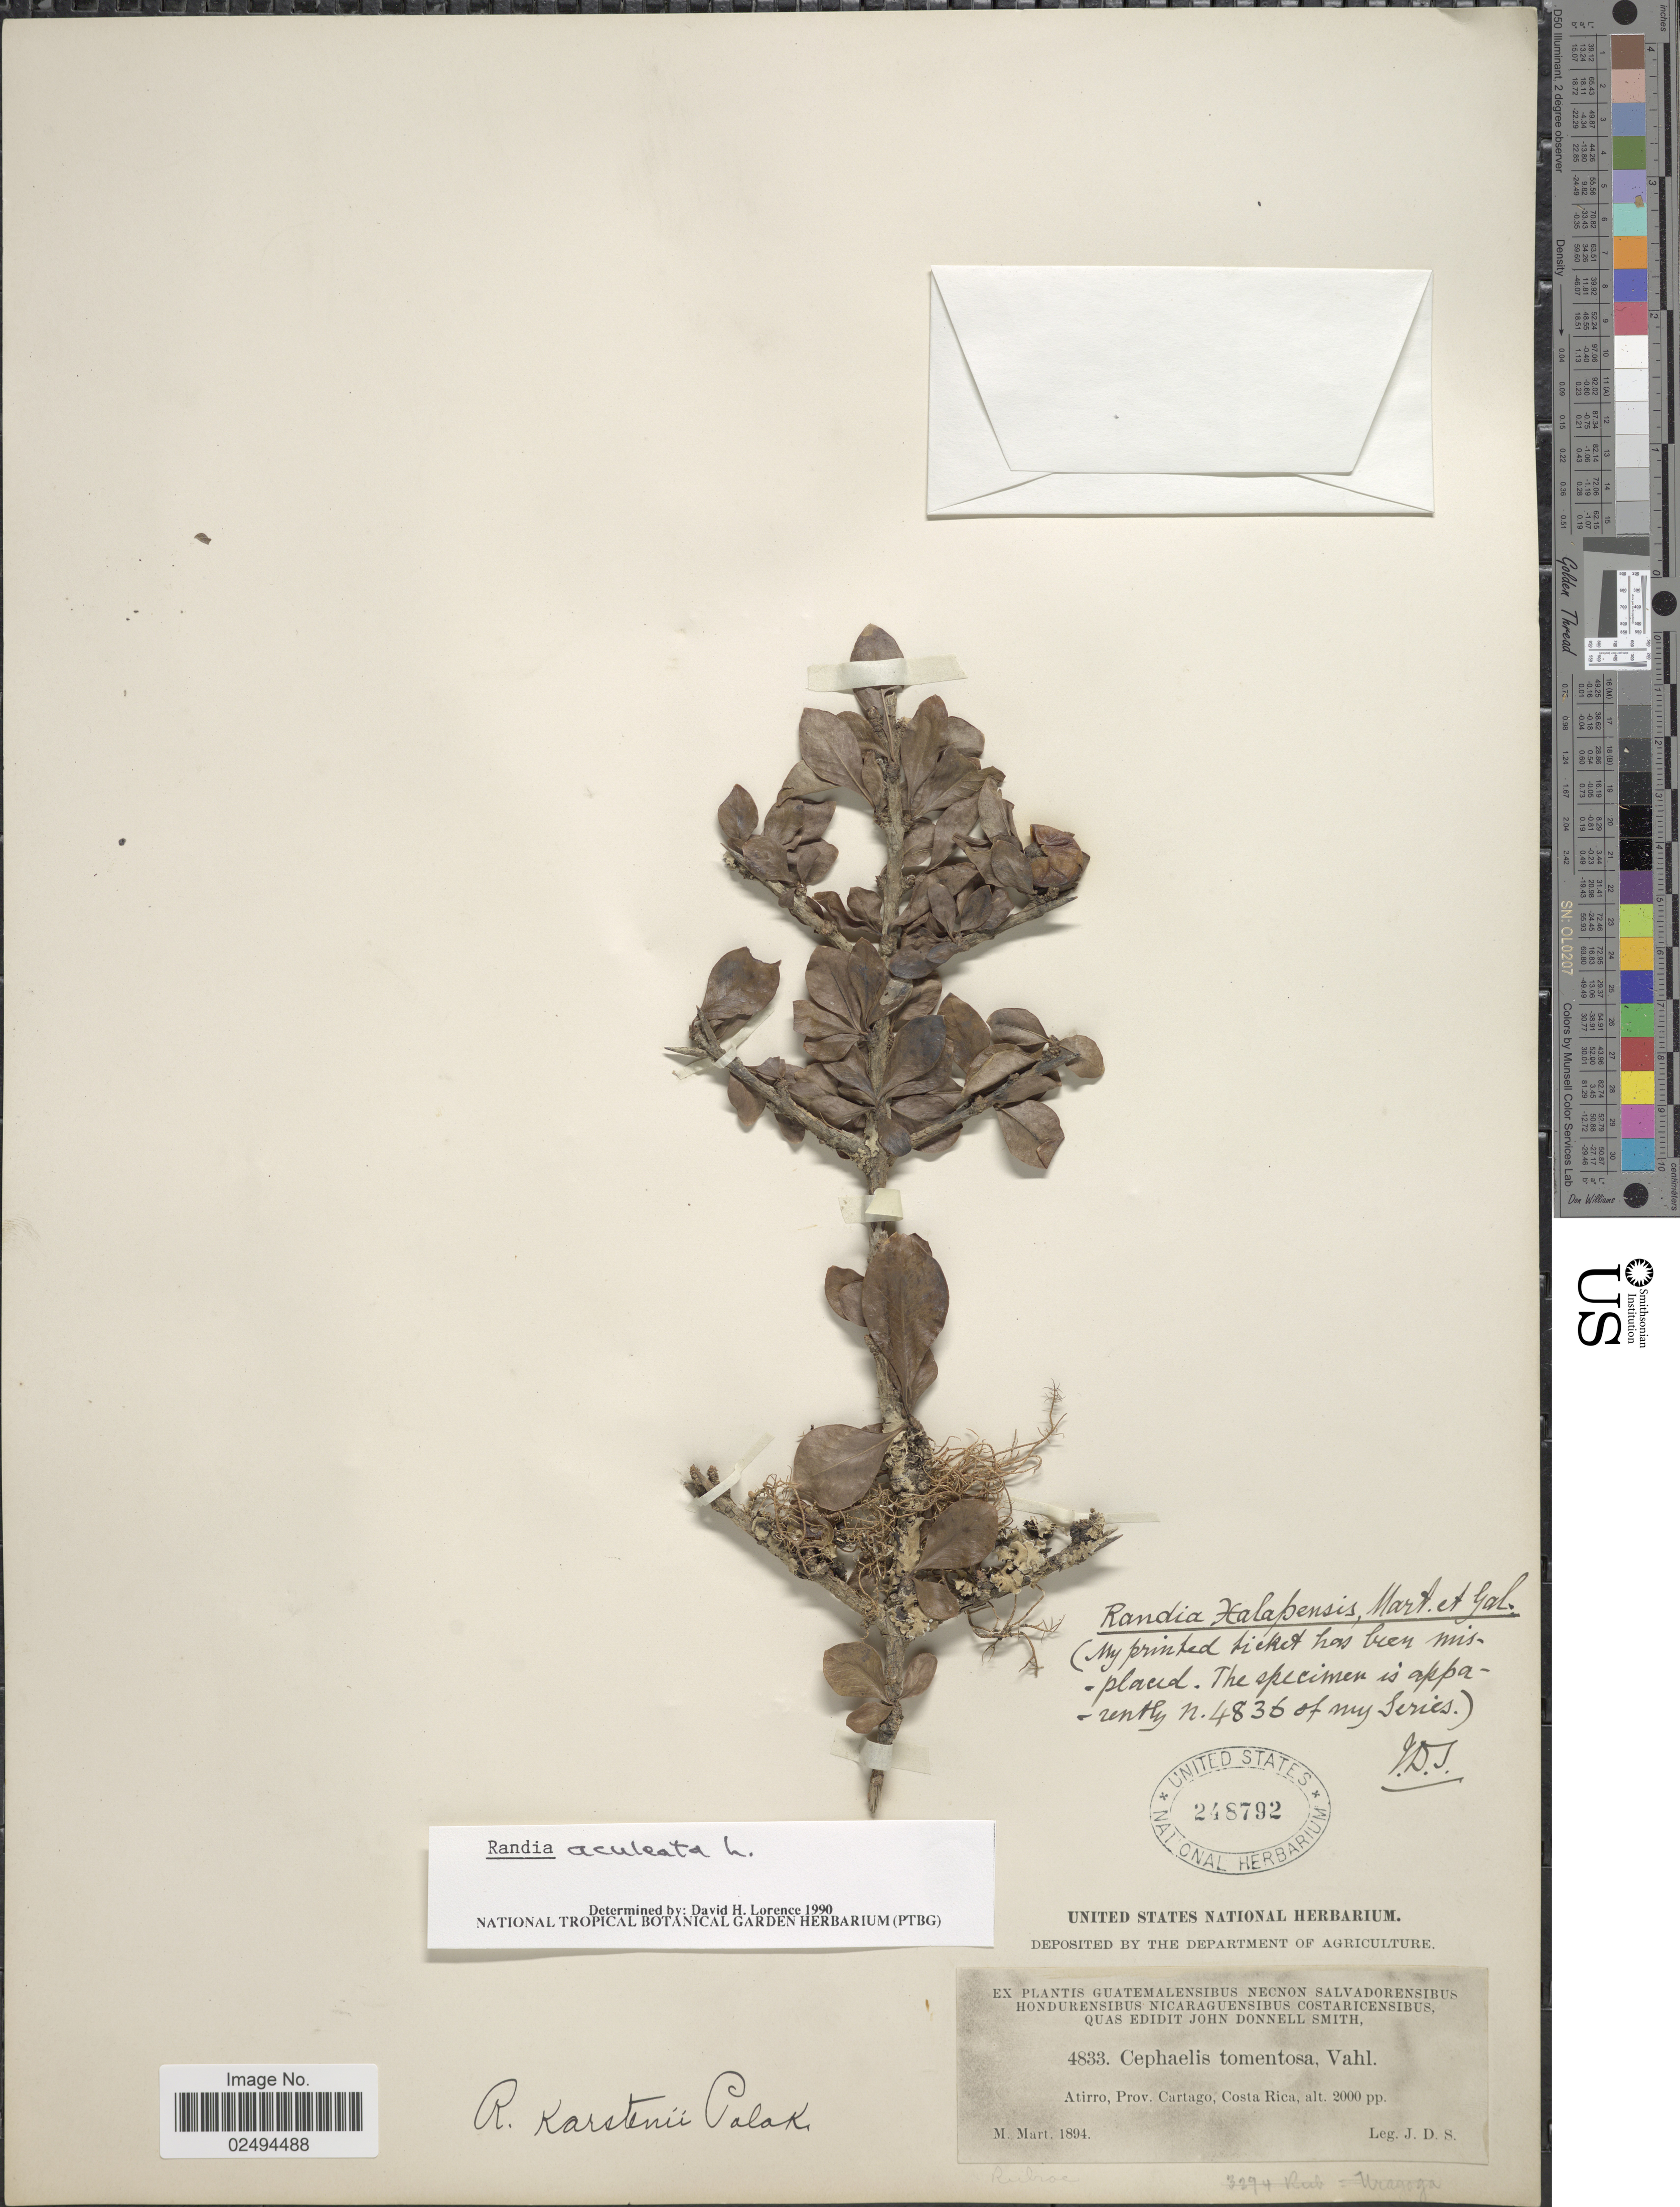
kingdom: Plantae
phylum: Tracheophyta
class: Magnoliopsida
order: Gentianales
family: Rubiaceae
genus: Randia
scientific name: Randia aculeata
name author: L.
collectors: J. Donnell Smith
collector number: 4833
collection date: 1894-03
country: Costa Rica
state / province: Cartago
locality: Atirro, Prov. Cartago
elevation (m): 610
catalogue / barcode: US 248792